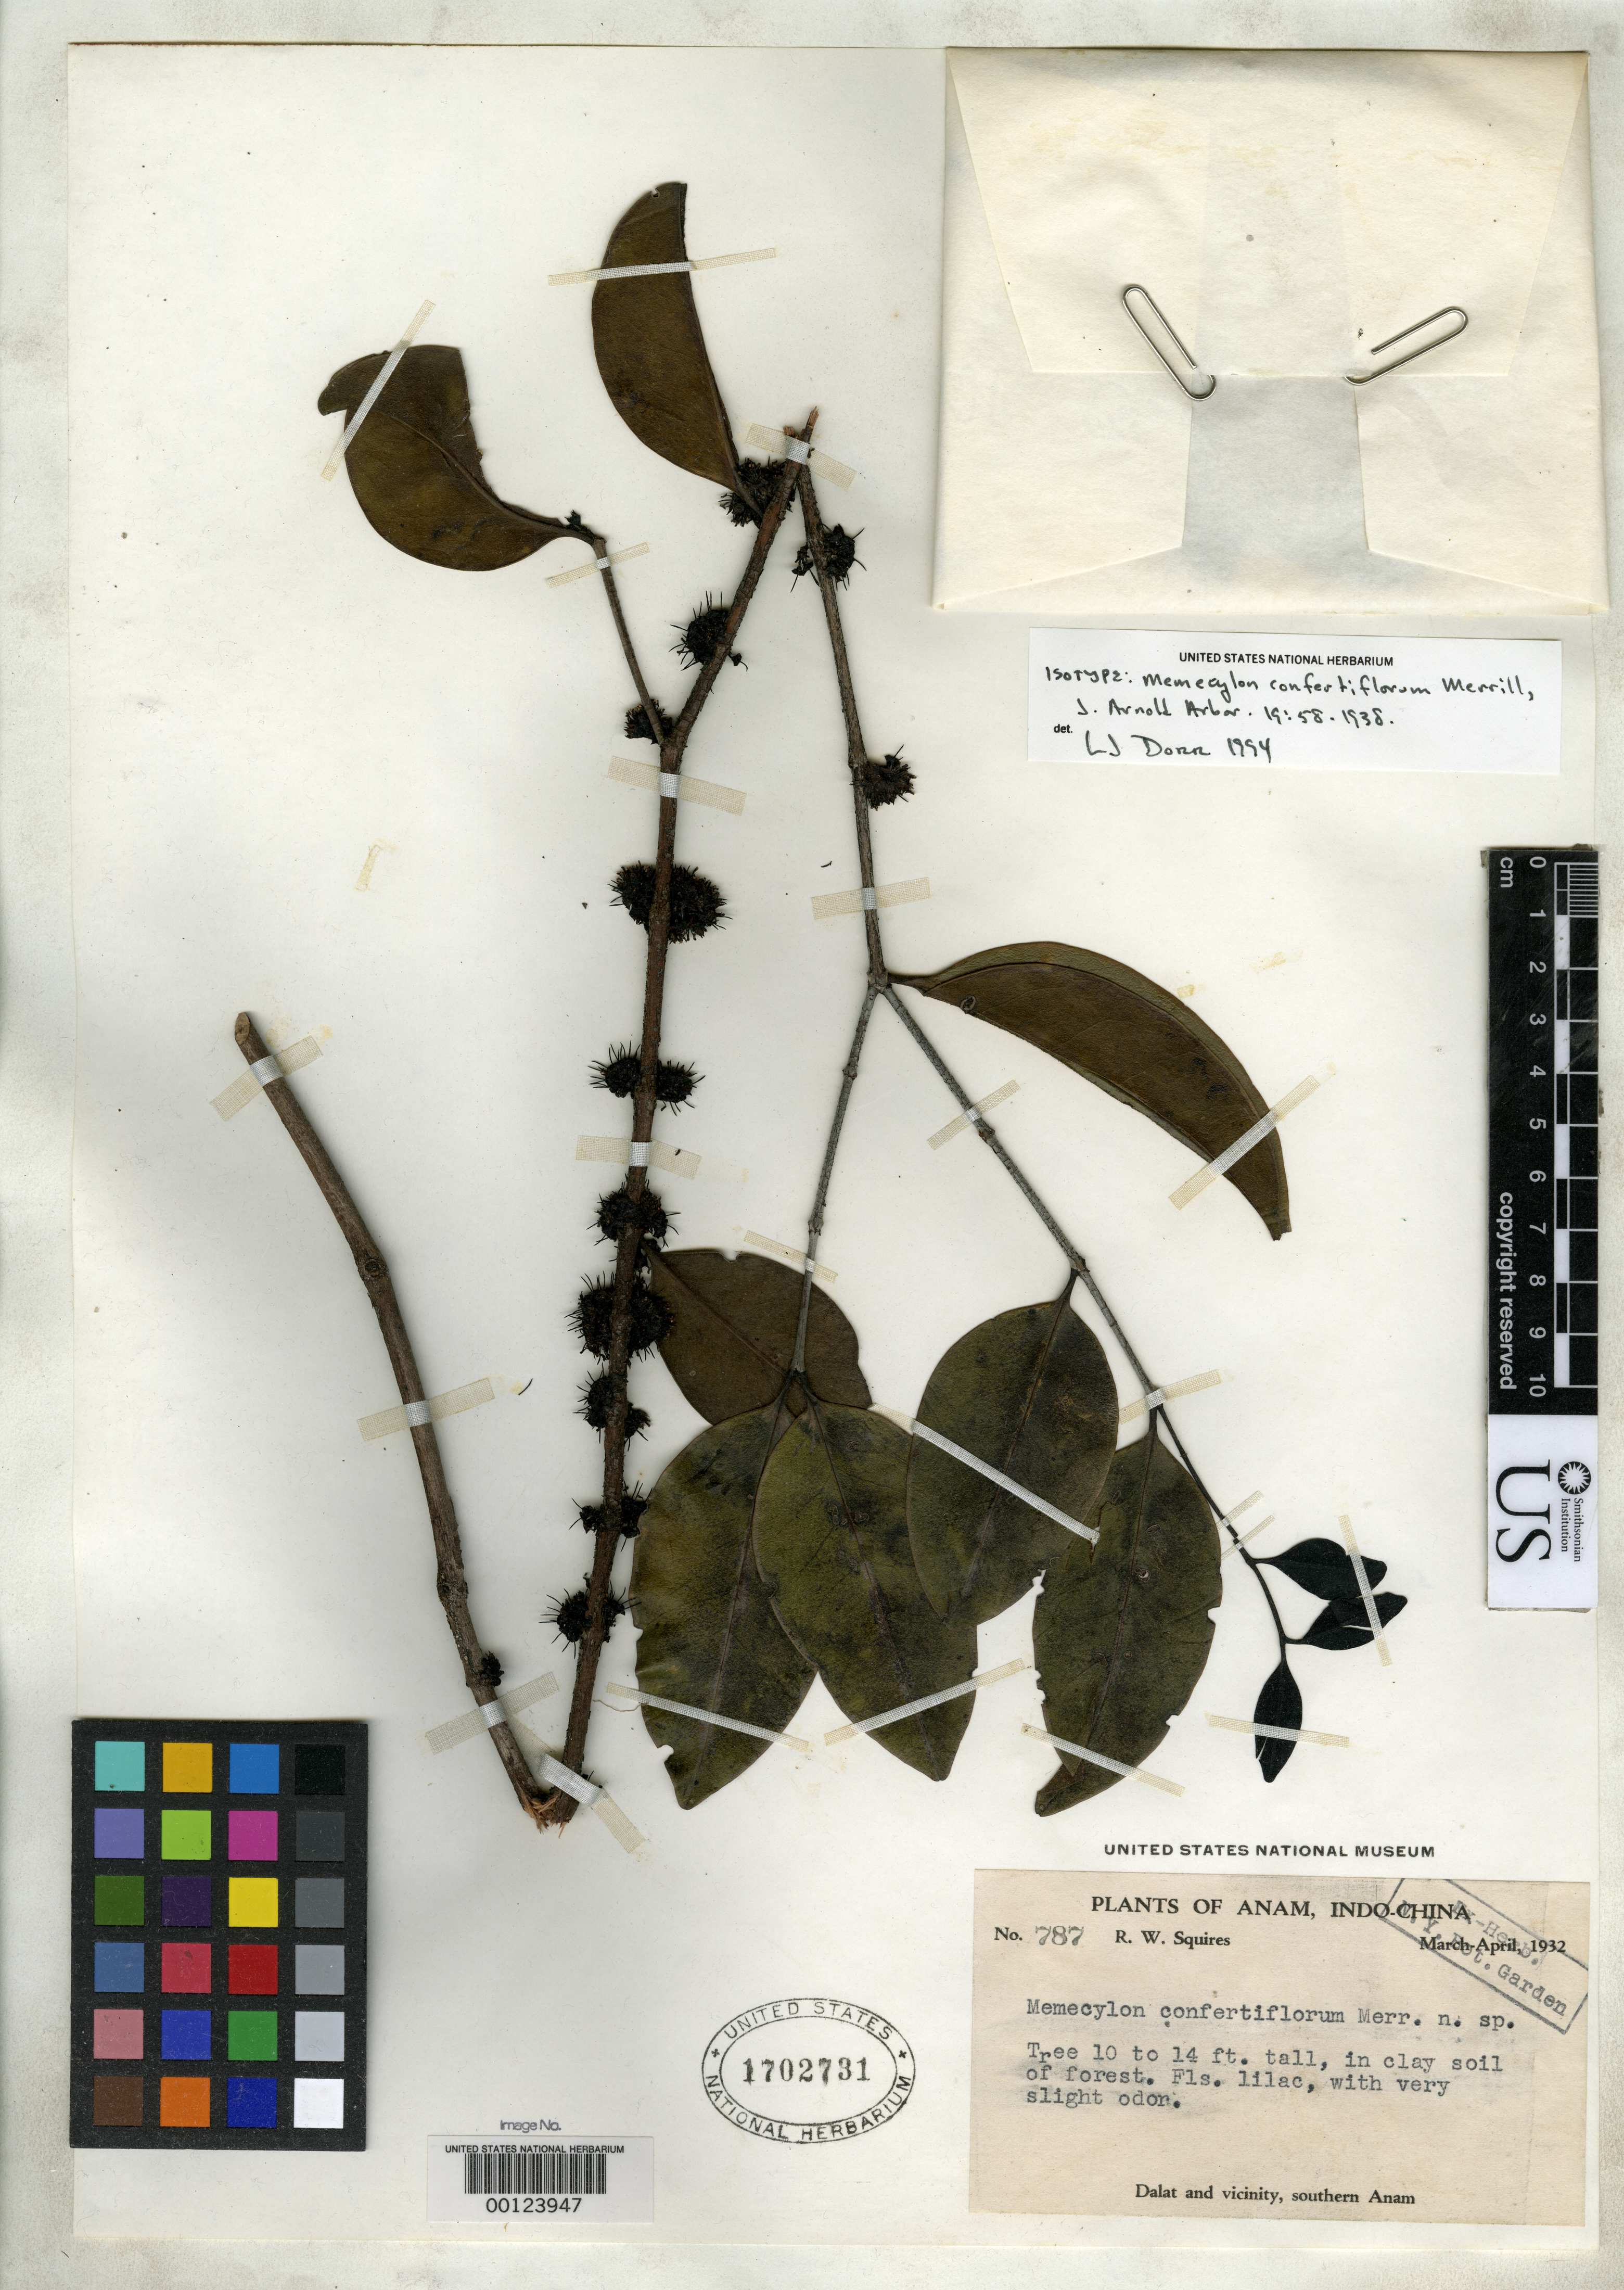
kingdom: Plantae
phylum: Tracheophyta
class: Magnoliopsida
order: Myrtales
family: Melastomataceae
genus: Memecylon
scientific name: Memecylon confertiflorum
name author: Merr.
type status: Isotype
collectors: R. Squires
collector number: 787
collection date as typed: Mar 1932 to -- Apr 1932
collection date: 1932-03/1932-04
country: Vietnam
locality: Dalat & vicinity. [South Vietnam]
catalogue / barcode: US 1702731